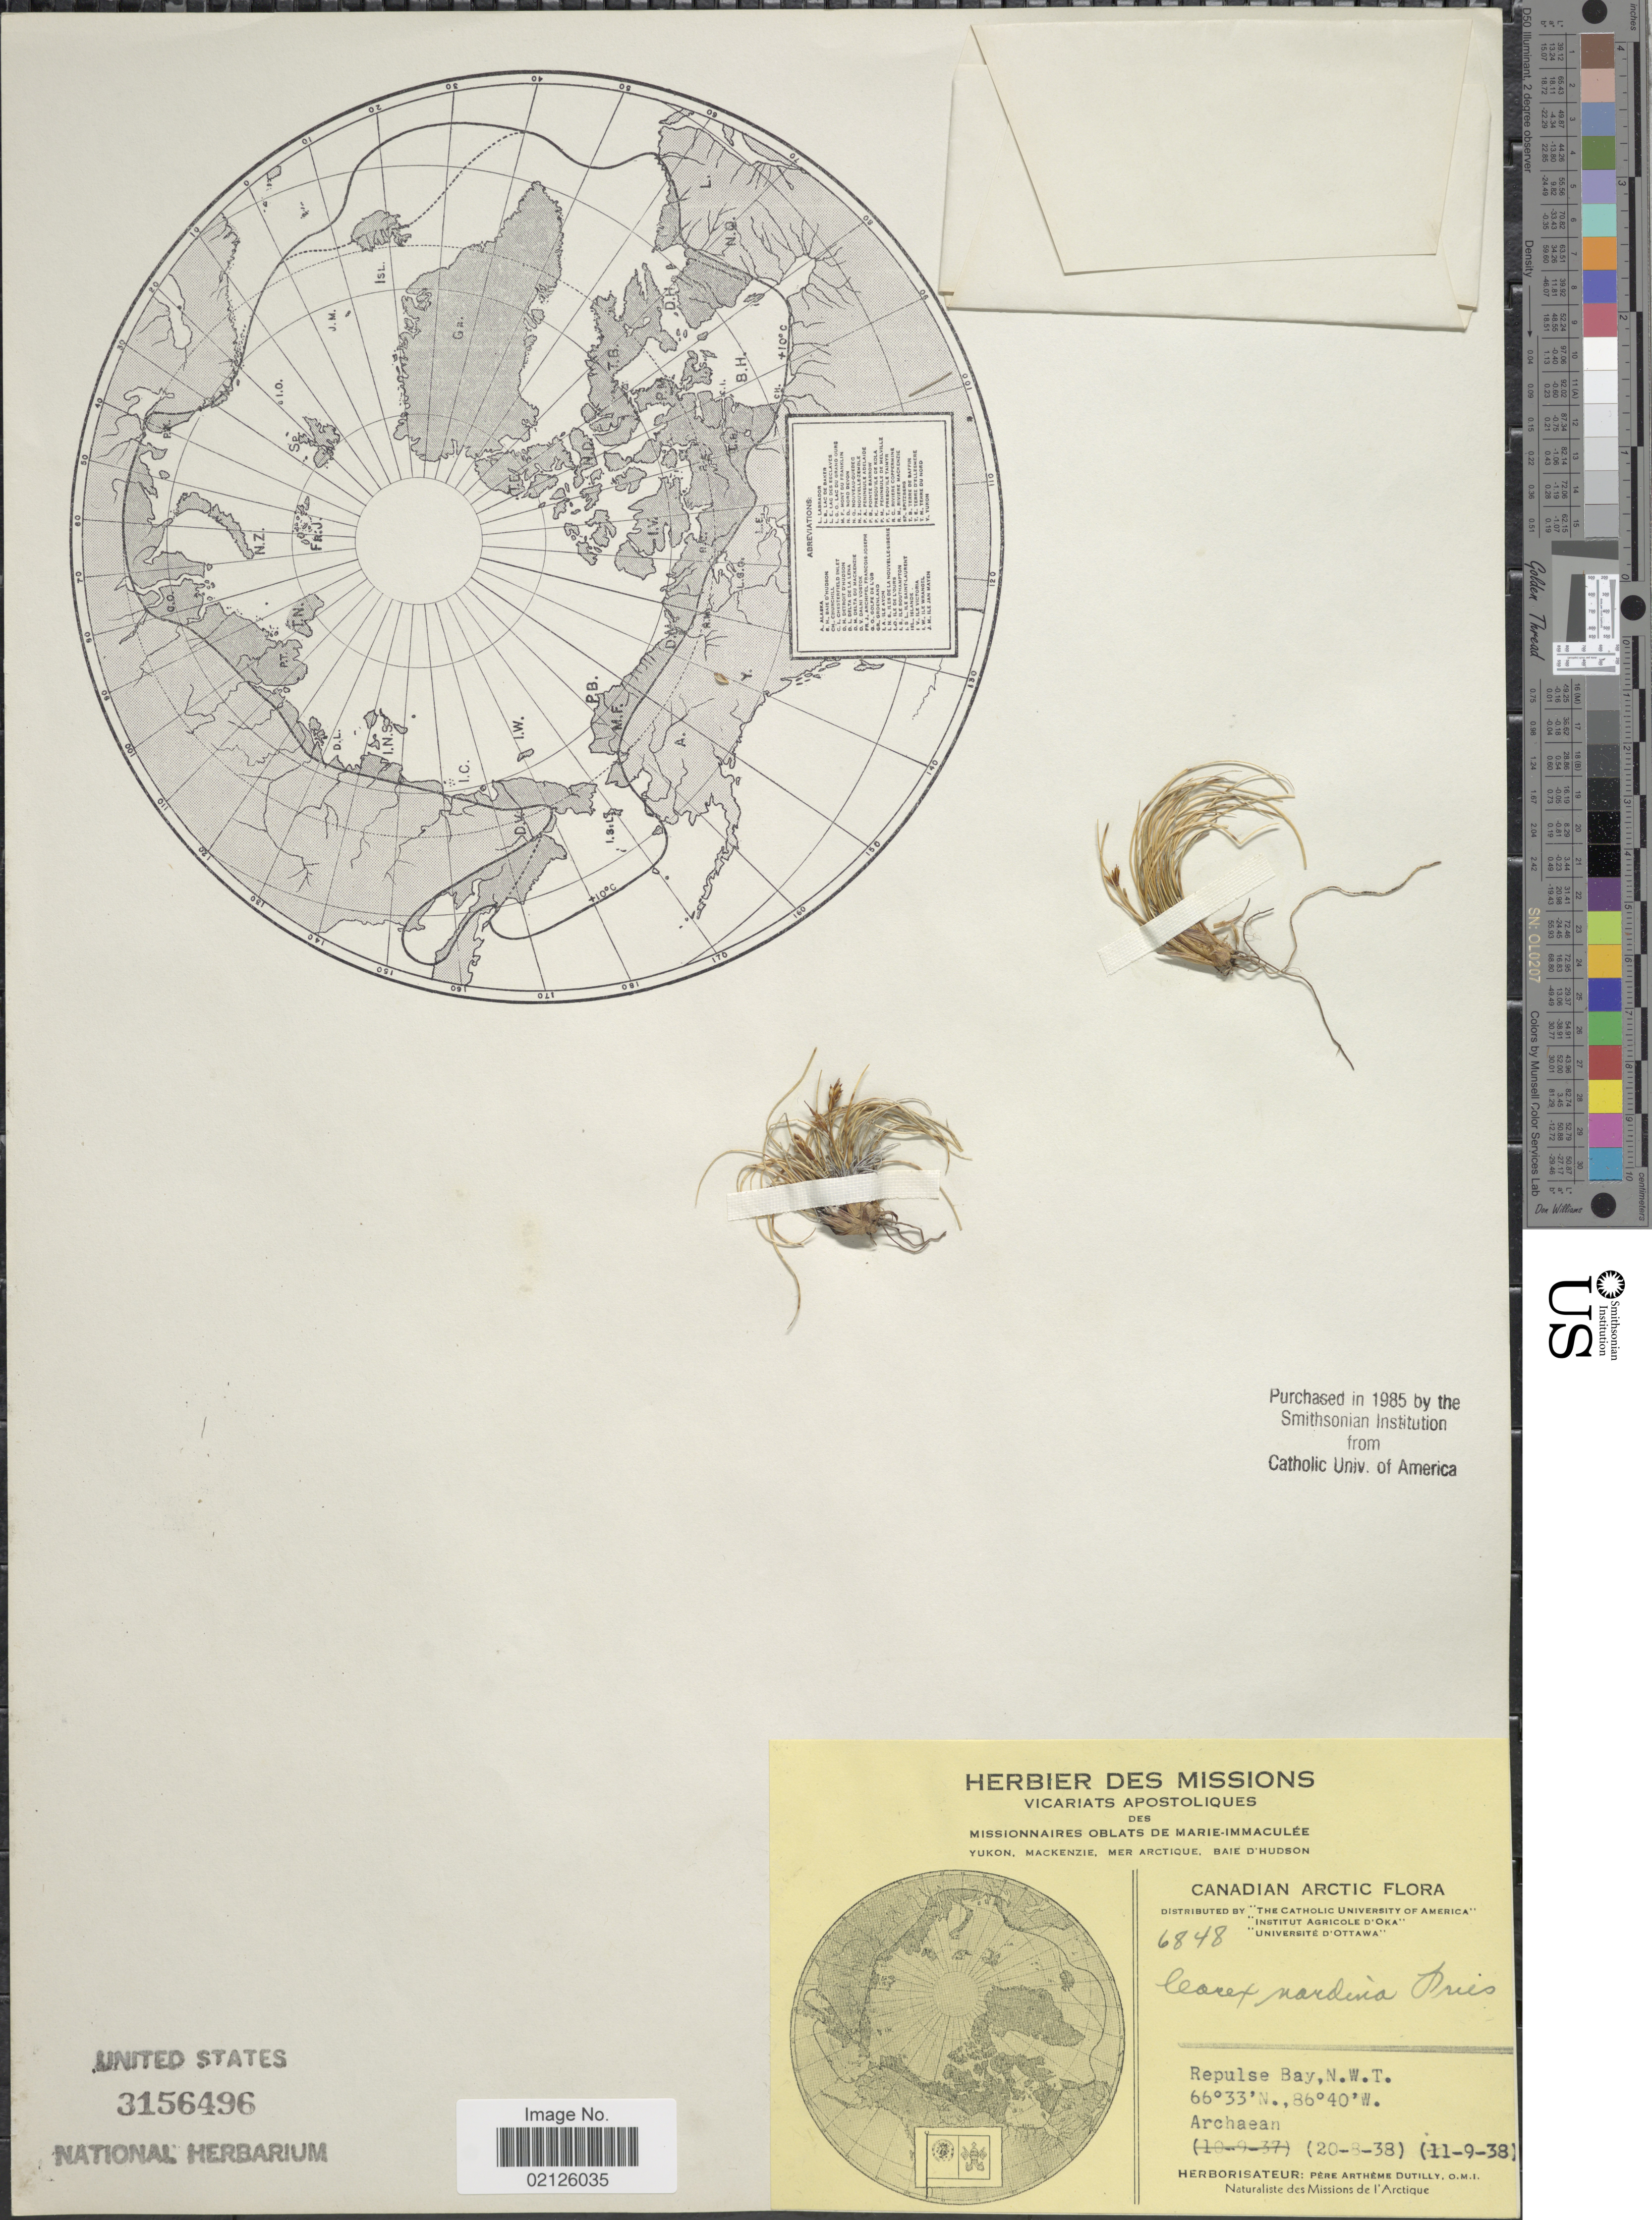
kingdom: Plantae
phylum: Tracheophyta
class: Liliopsida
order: Poales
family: Cyperaceae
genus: Carex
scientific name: Carex nardina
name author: (Hornem.) Fr.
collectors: P. Dutilly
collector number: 6848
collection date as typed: Transcribed d/m/y: 20/8/38 to 11/9/38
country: Canada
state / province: Nunavut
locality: Canadian Arctic, Repulse Bay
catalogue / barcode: US 3156496